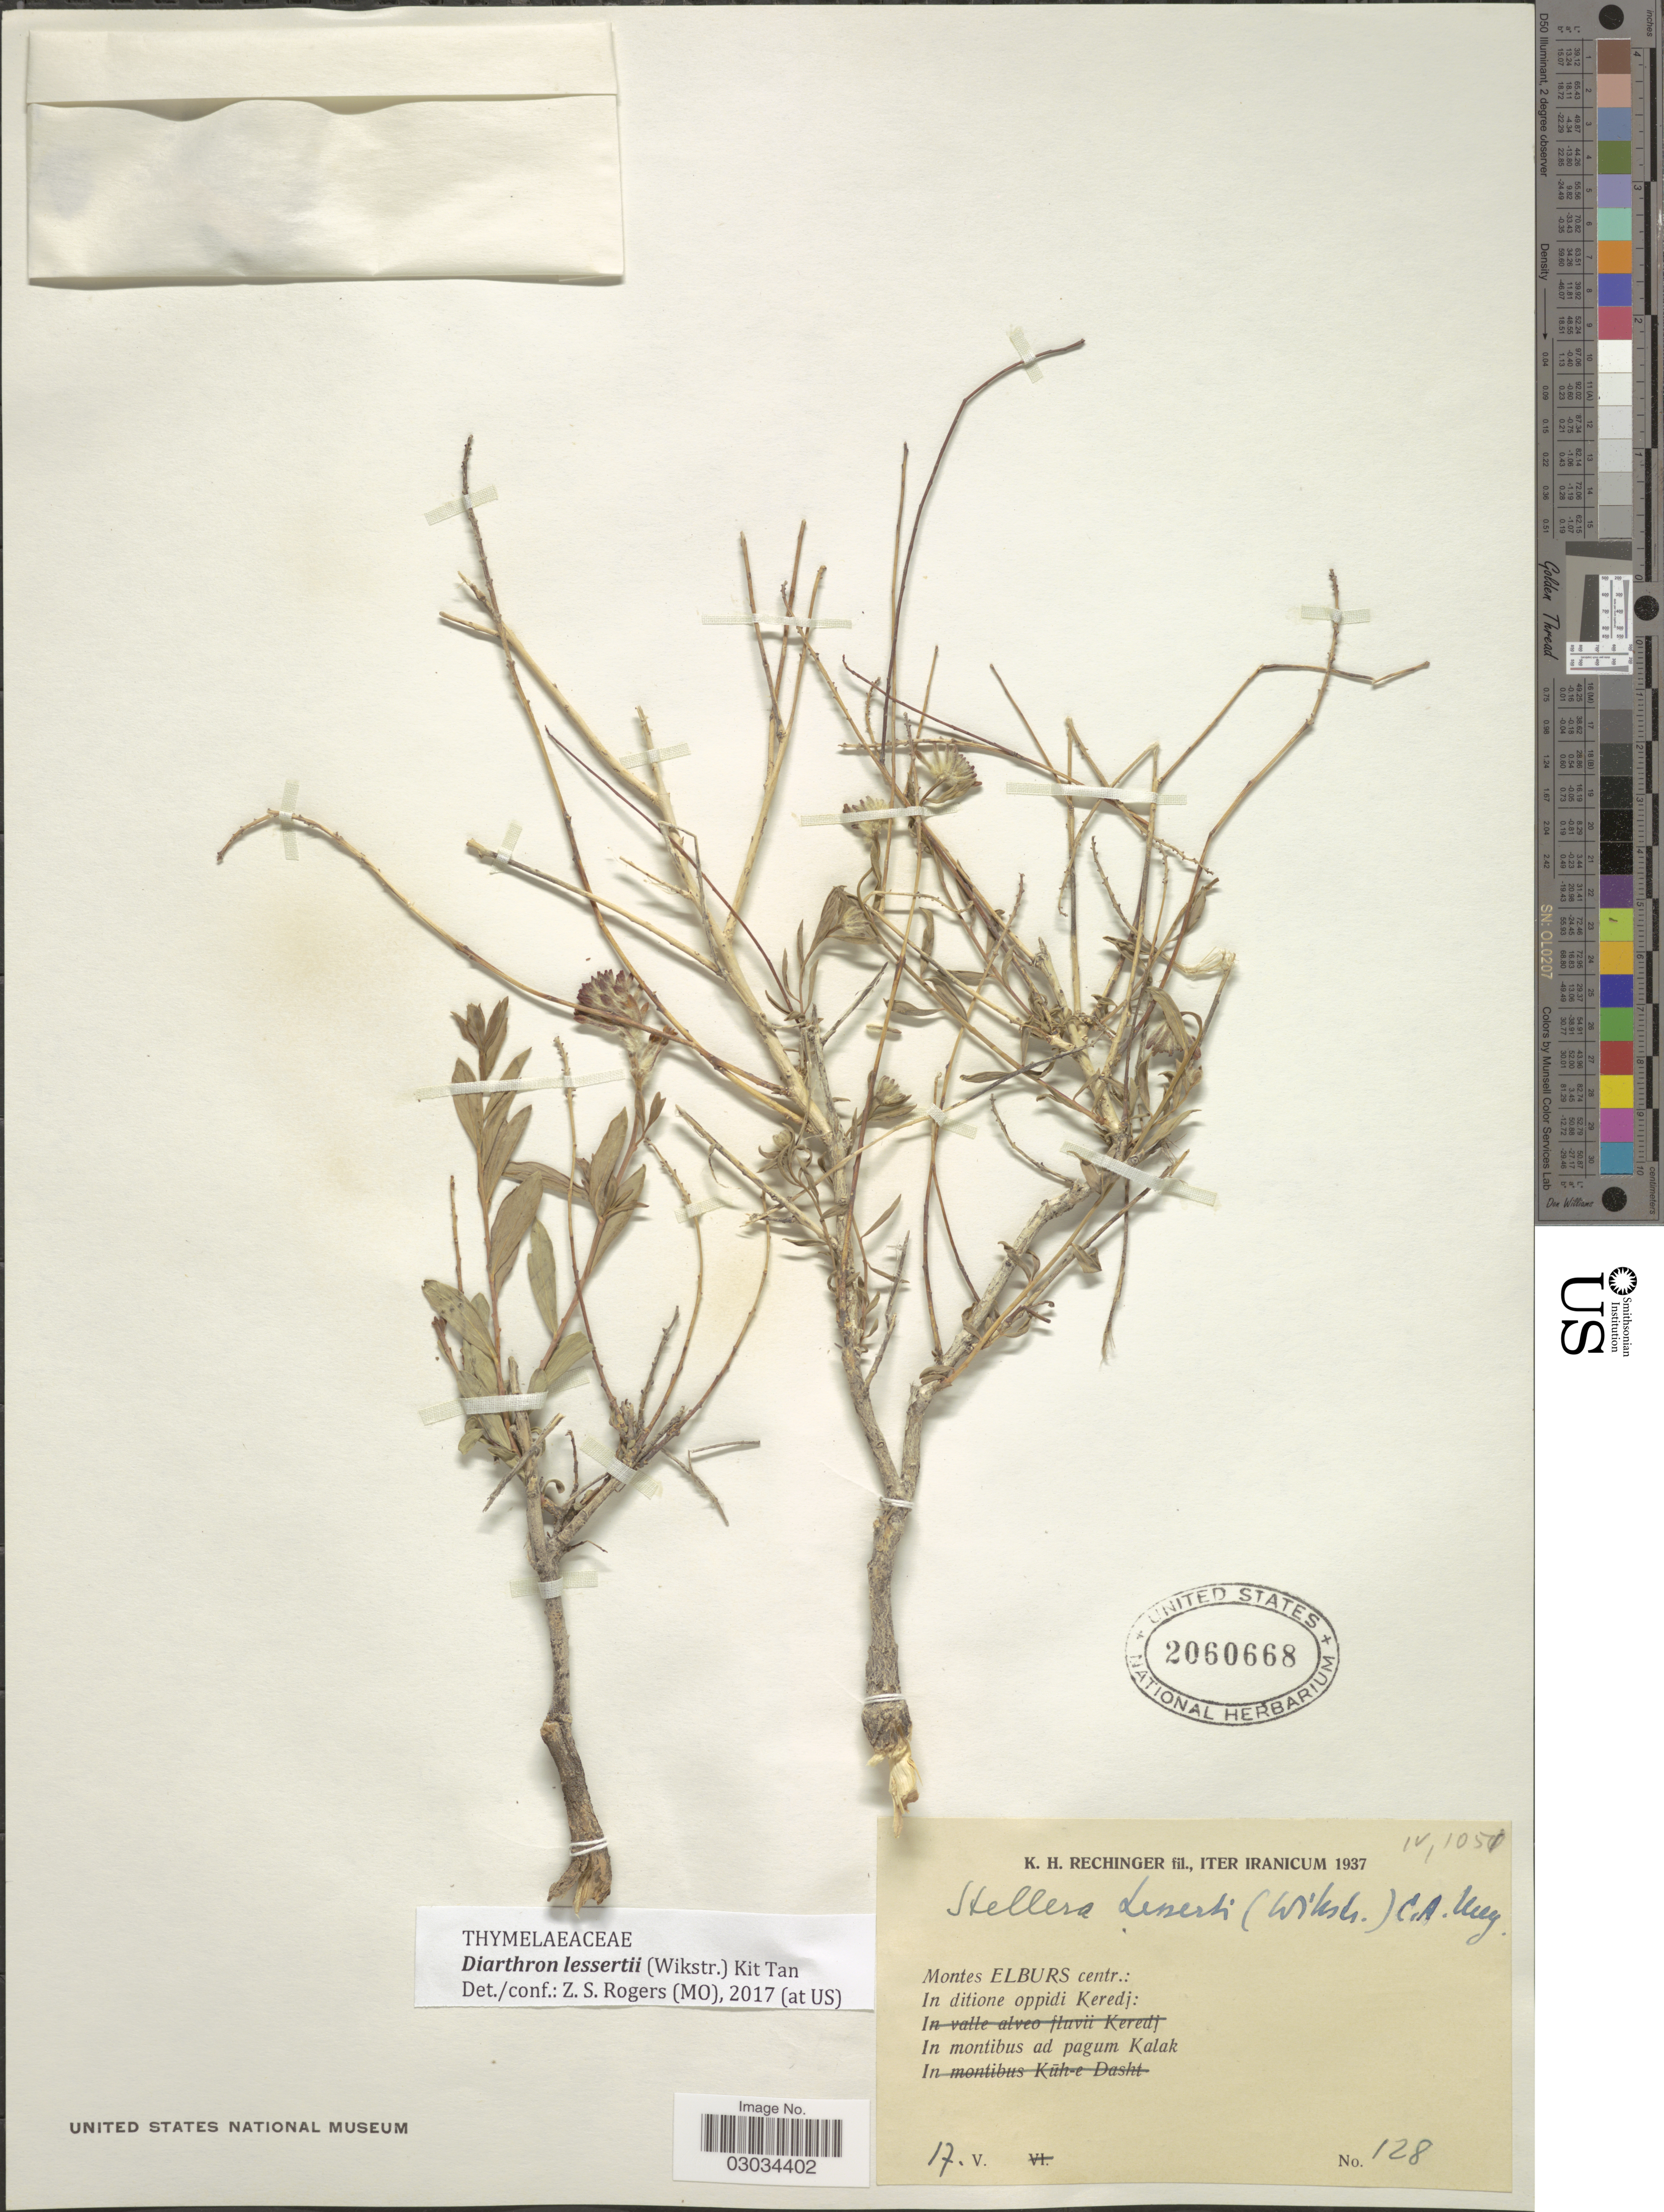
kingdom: Plantae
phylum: Tracheophyta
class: Magnoliopsida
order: Malvales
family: Thymelaeaceae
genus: Diarthron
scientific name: Diarthron lessertii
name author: (Wikstr.) Kit Tan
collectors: K. H. Rechinger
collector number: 128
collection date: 1937-05-17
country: Iran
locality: Montes Elburs centr.: In ditione oppidi Keredj: In montibus ad pagum Kalak.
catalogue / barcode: US 2060668